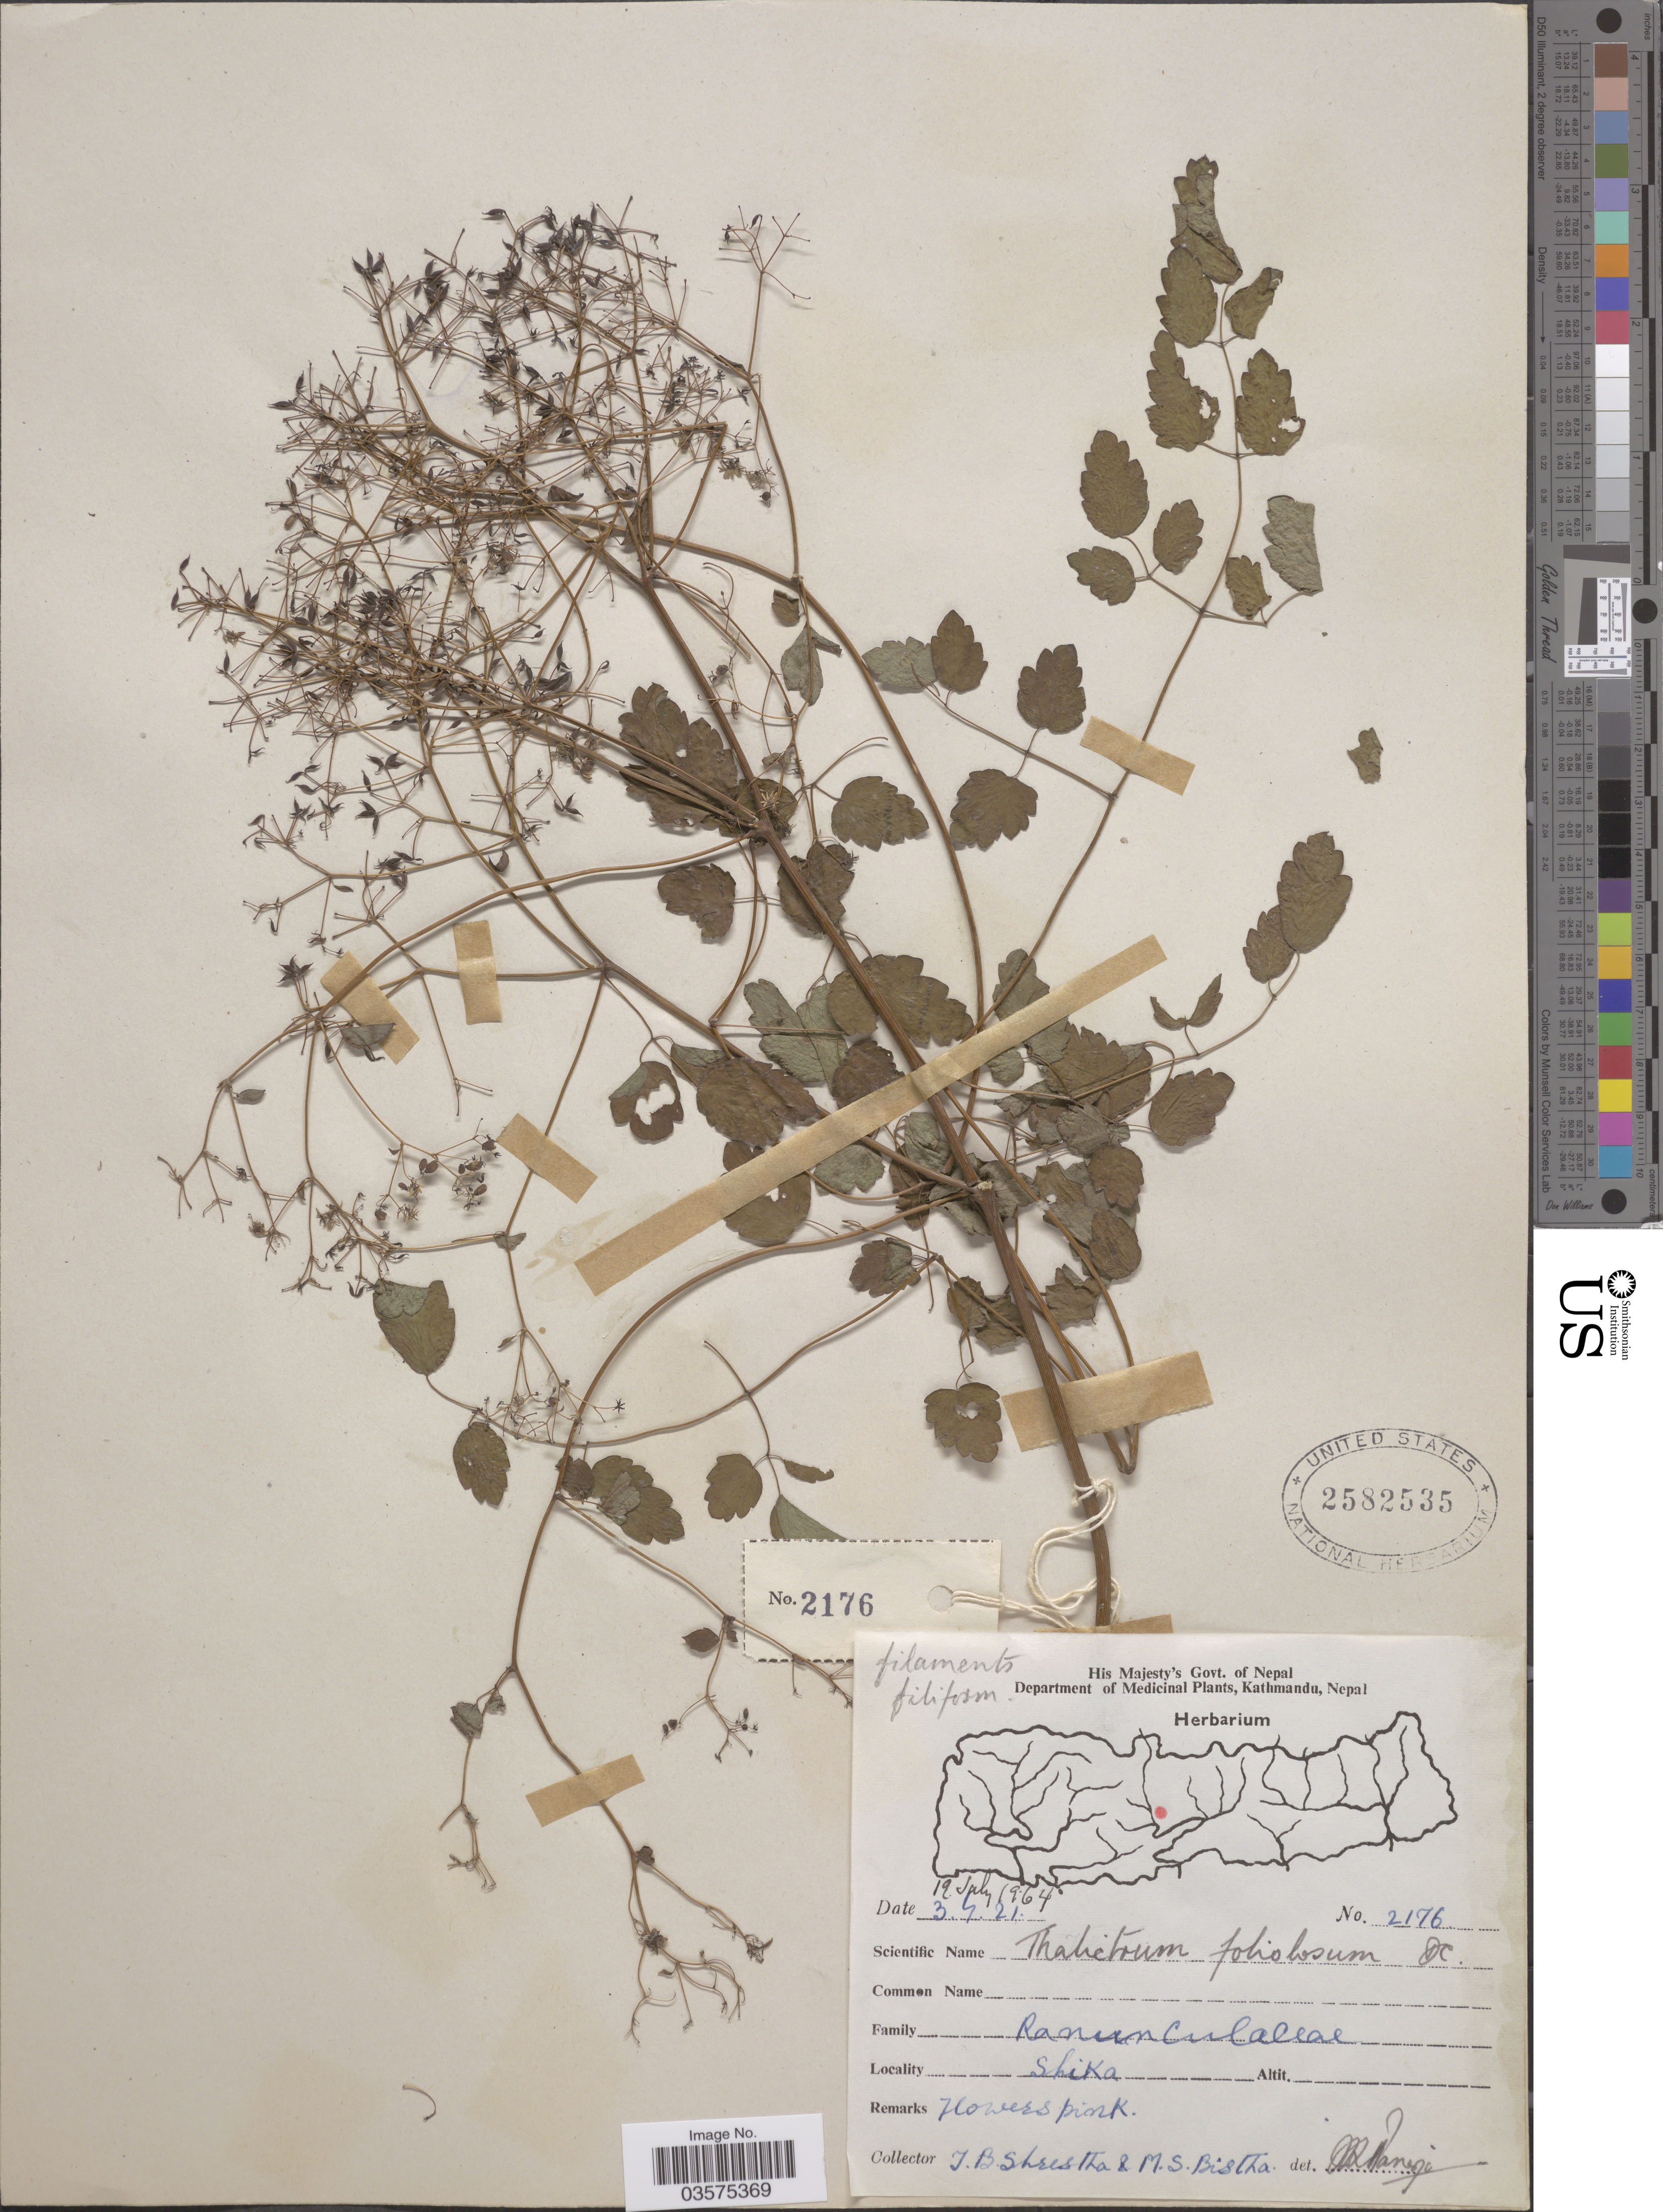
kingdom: Plantae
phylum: Tracheophyta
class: Magnoliopsida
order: Ranunculales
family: Ranunculaceae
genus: Thalictrum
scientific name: Thalictrum foliolosum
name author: DC.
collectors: T. B. Shrestha & M. Bistha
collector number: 2176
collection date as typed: Transcribed d/m/y: 3/4/21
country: Nepal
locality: Shika.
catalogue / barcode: US 2582535